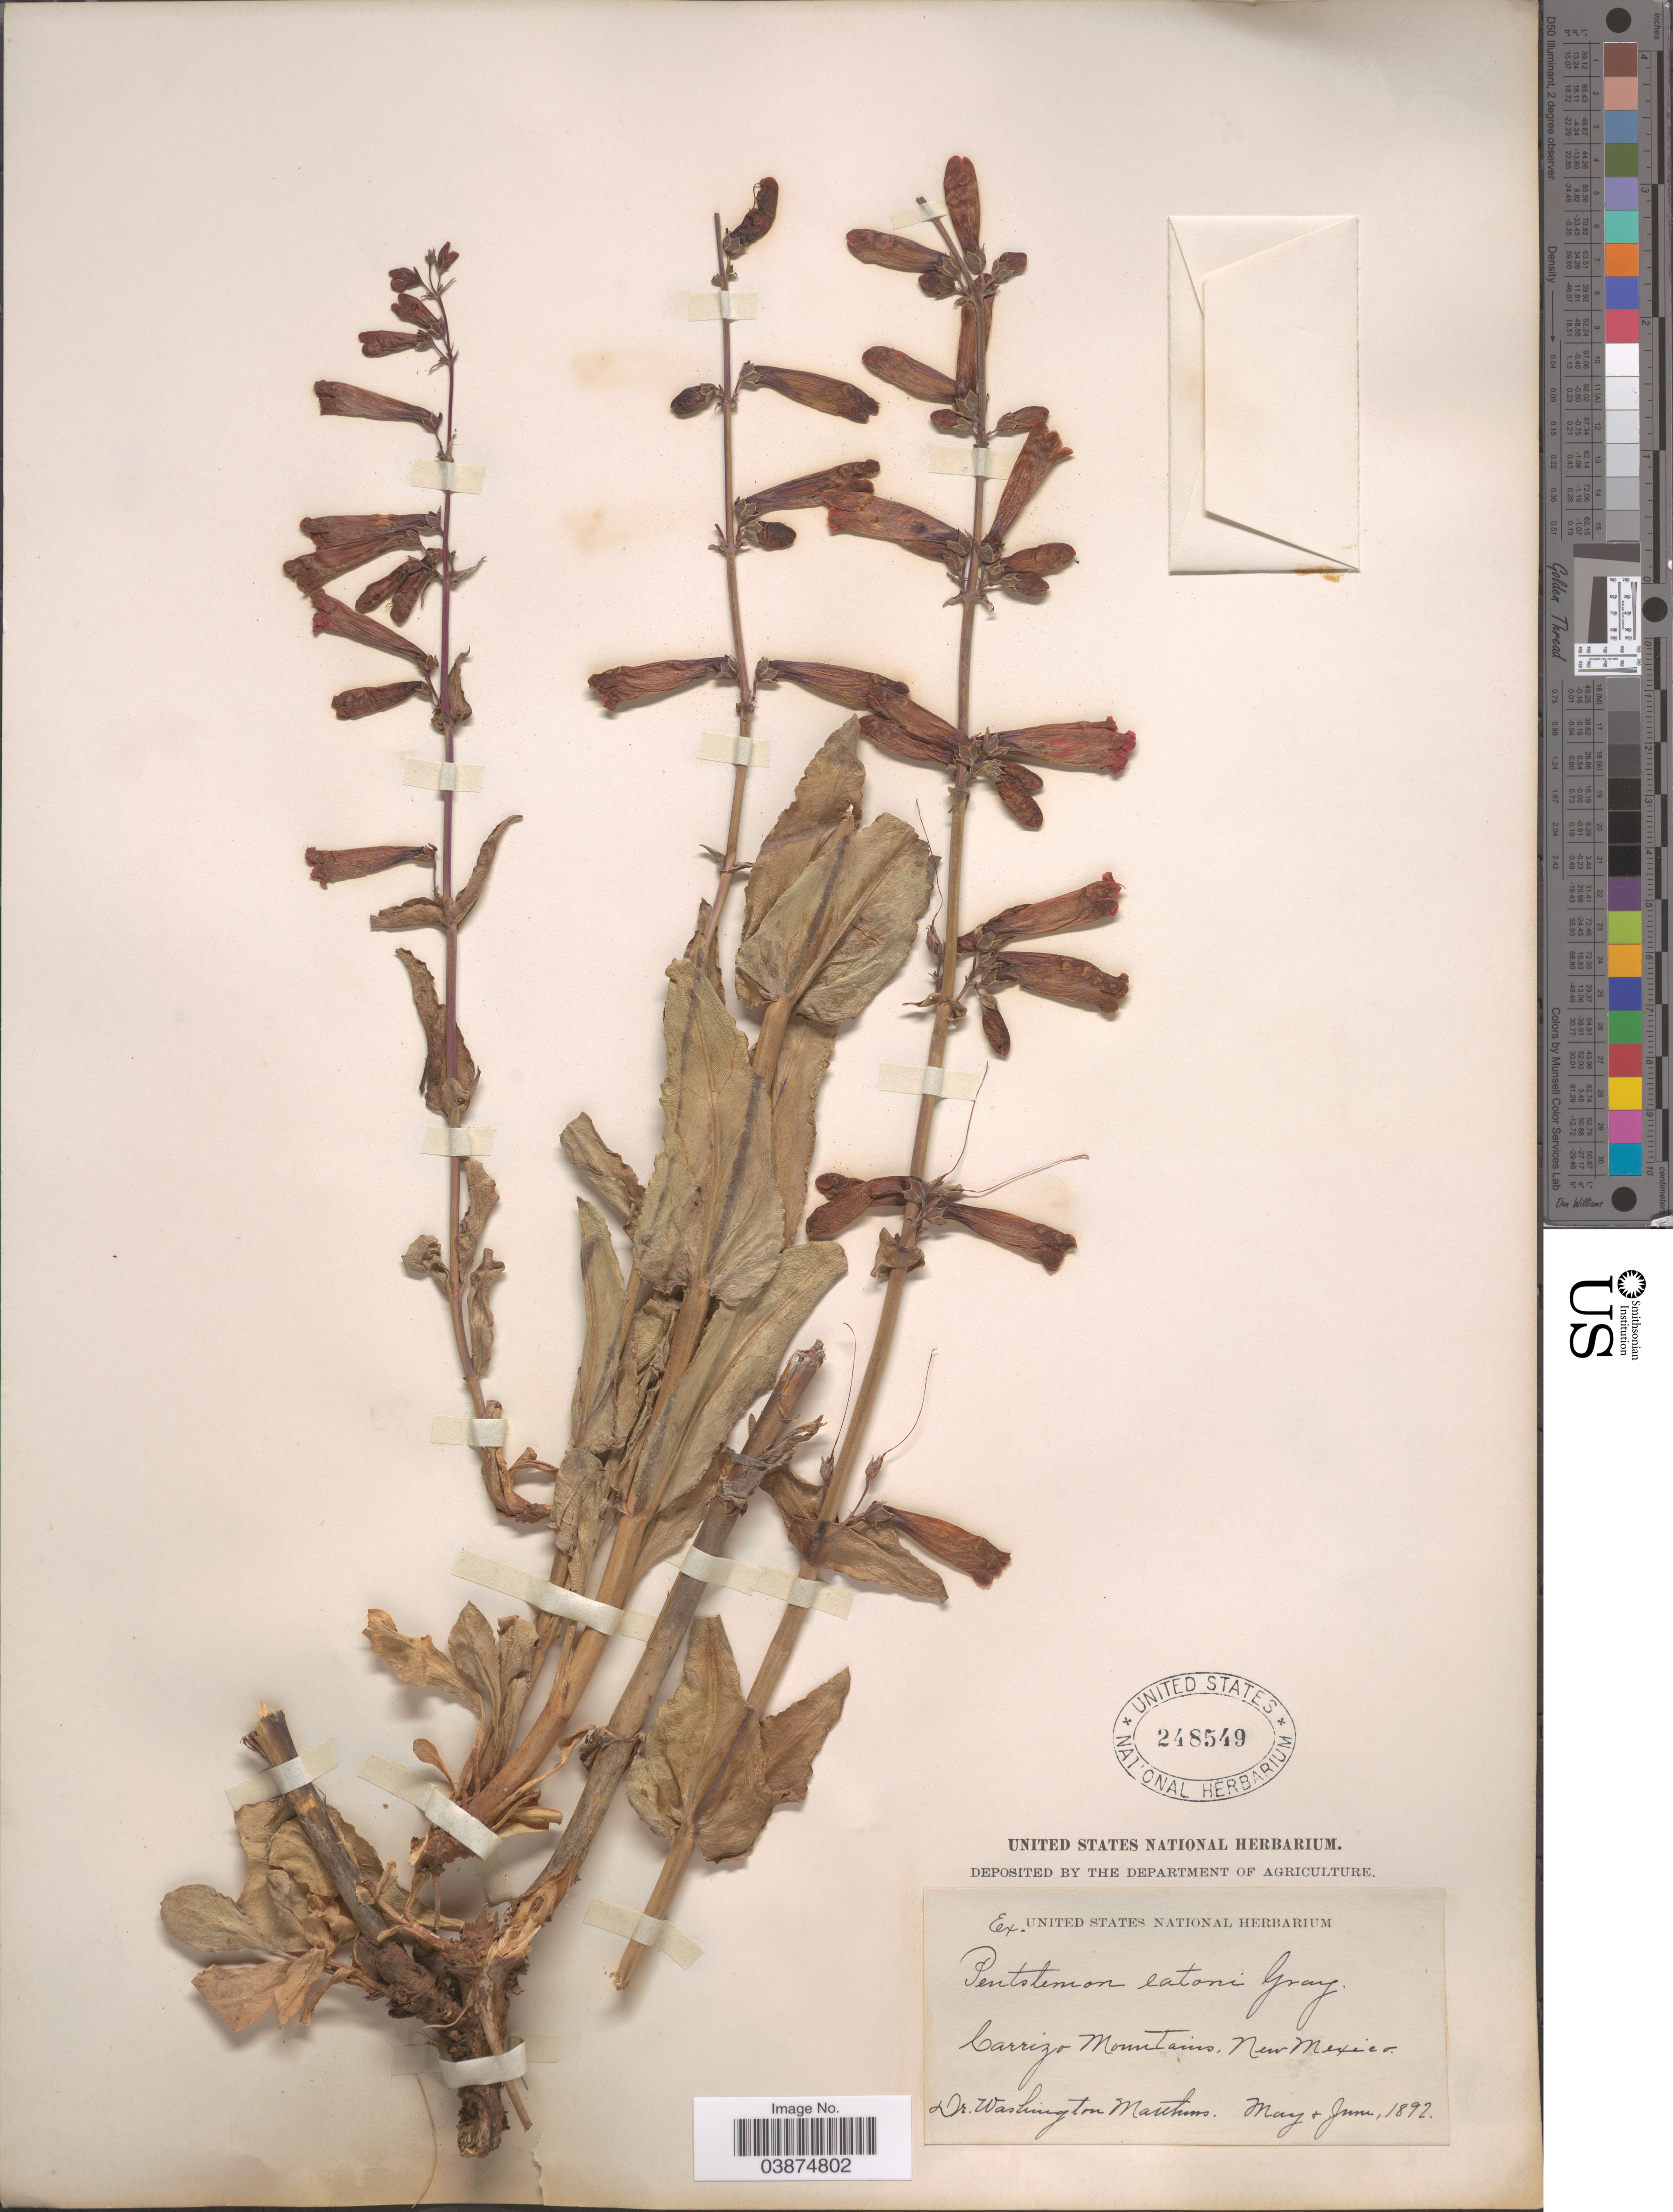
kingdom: Plantae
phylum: Tracheophyta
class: Magnoliopsida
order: Lamiales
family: Plantaginaceae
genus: Penstemon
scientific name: Penstemon eatonii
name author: A. Gray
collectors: W. Matthews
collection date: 1892-05/1892-06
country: United States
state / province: New Mexico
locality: Carrizo Mountains.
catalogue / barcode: US 248549